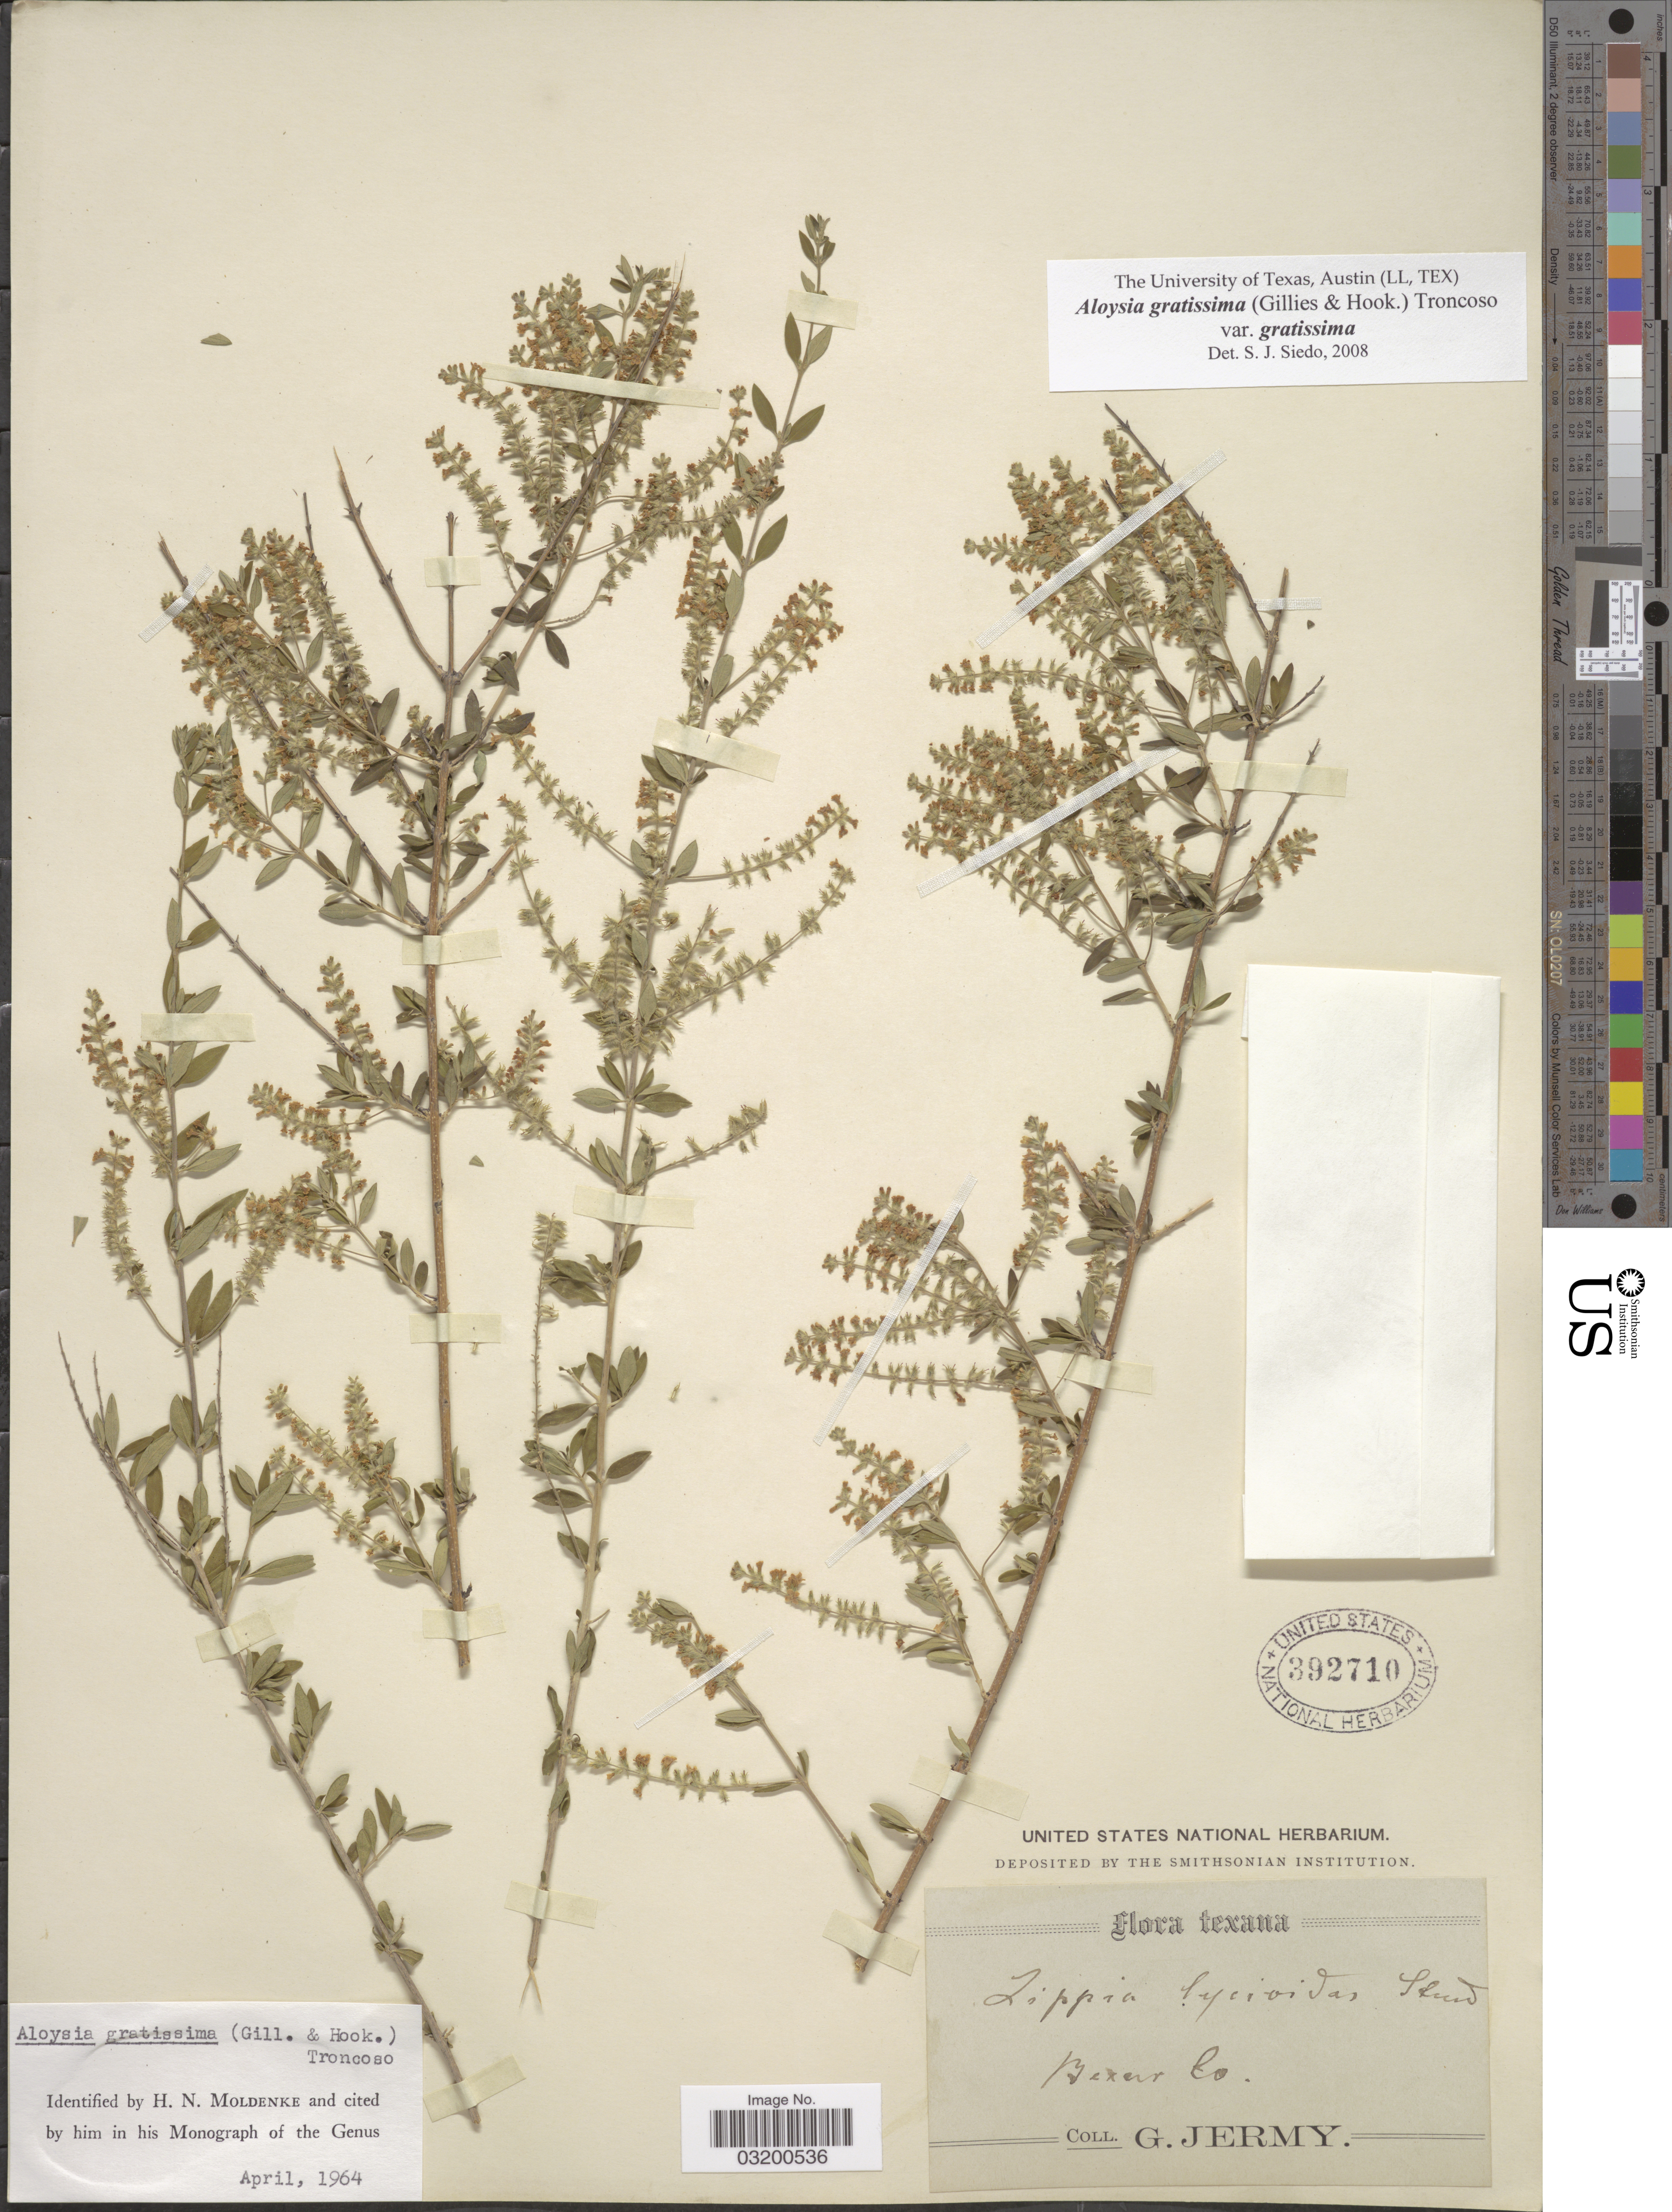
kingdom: Plantae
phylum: Tracheophyta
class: Magnoliopsida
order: Lamiales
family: Verbenaceae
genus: Aloysia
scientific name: Aloysia gratissima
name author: (Gillies & Hook.) Tronc.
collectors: G. Jermy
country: United States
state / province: Texas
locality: Bexar Co.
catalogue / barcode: US 392710